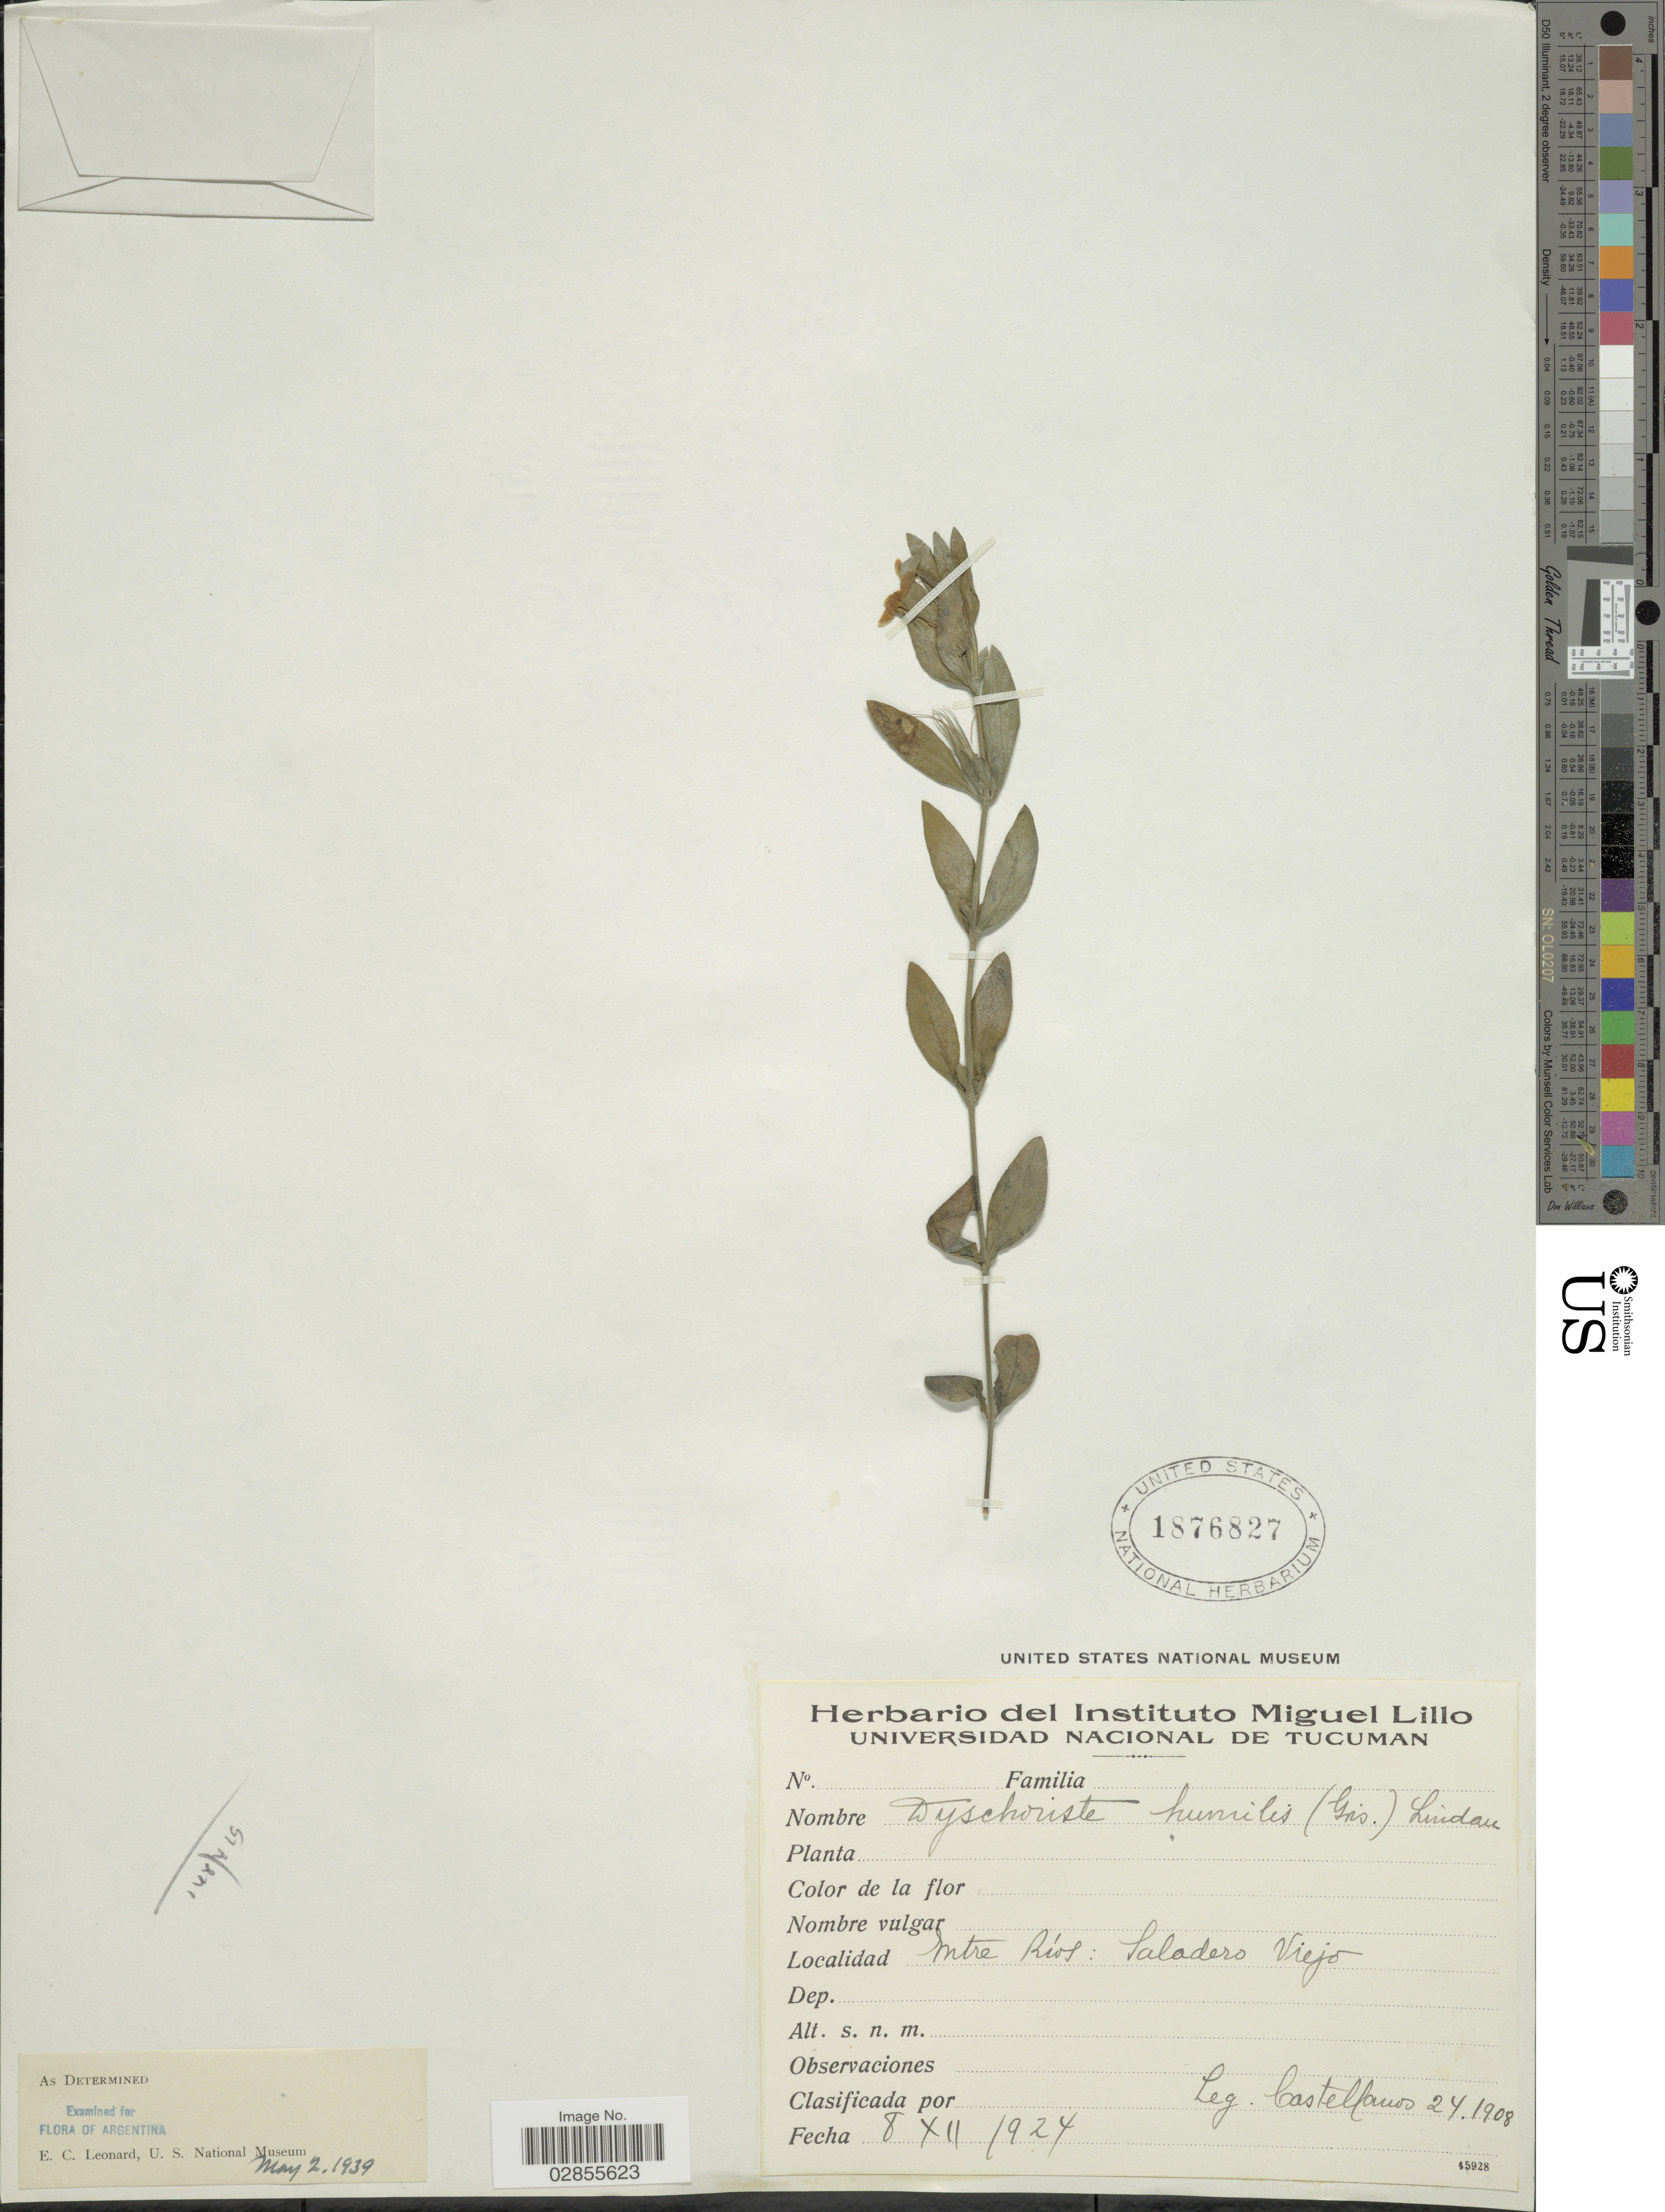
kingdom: Plantae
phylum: Tracheophyta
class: Magnoliopsida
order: Lamiales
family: Acanthaceae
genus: Dyschoriste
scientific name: Dyschoriste humilis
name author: Lindau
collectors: -- Castellanos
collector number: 241908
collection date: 1924-12-08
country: Argentina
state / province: Entre Rios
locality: Saladero Viejo.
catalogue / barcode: US 1876827